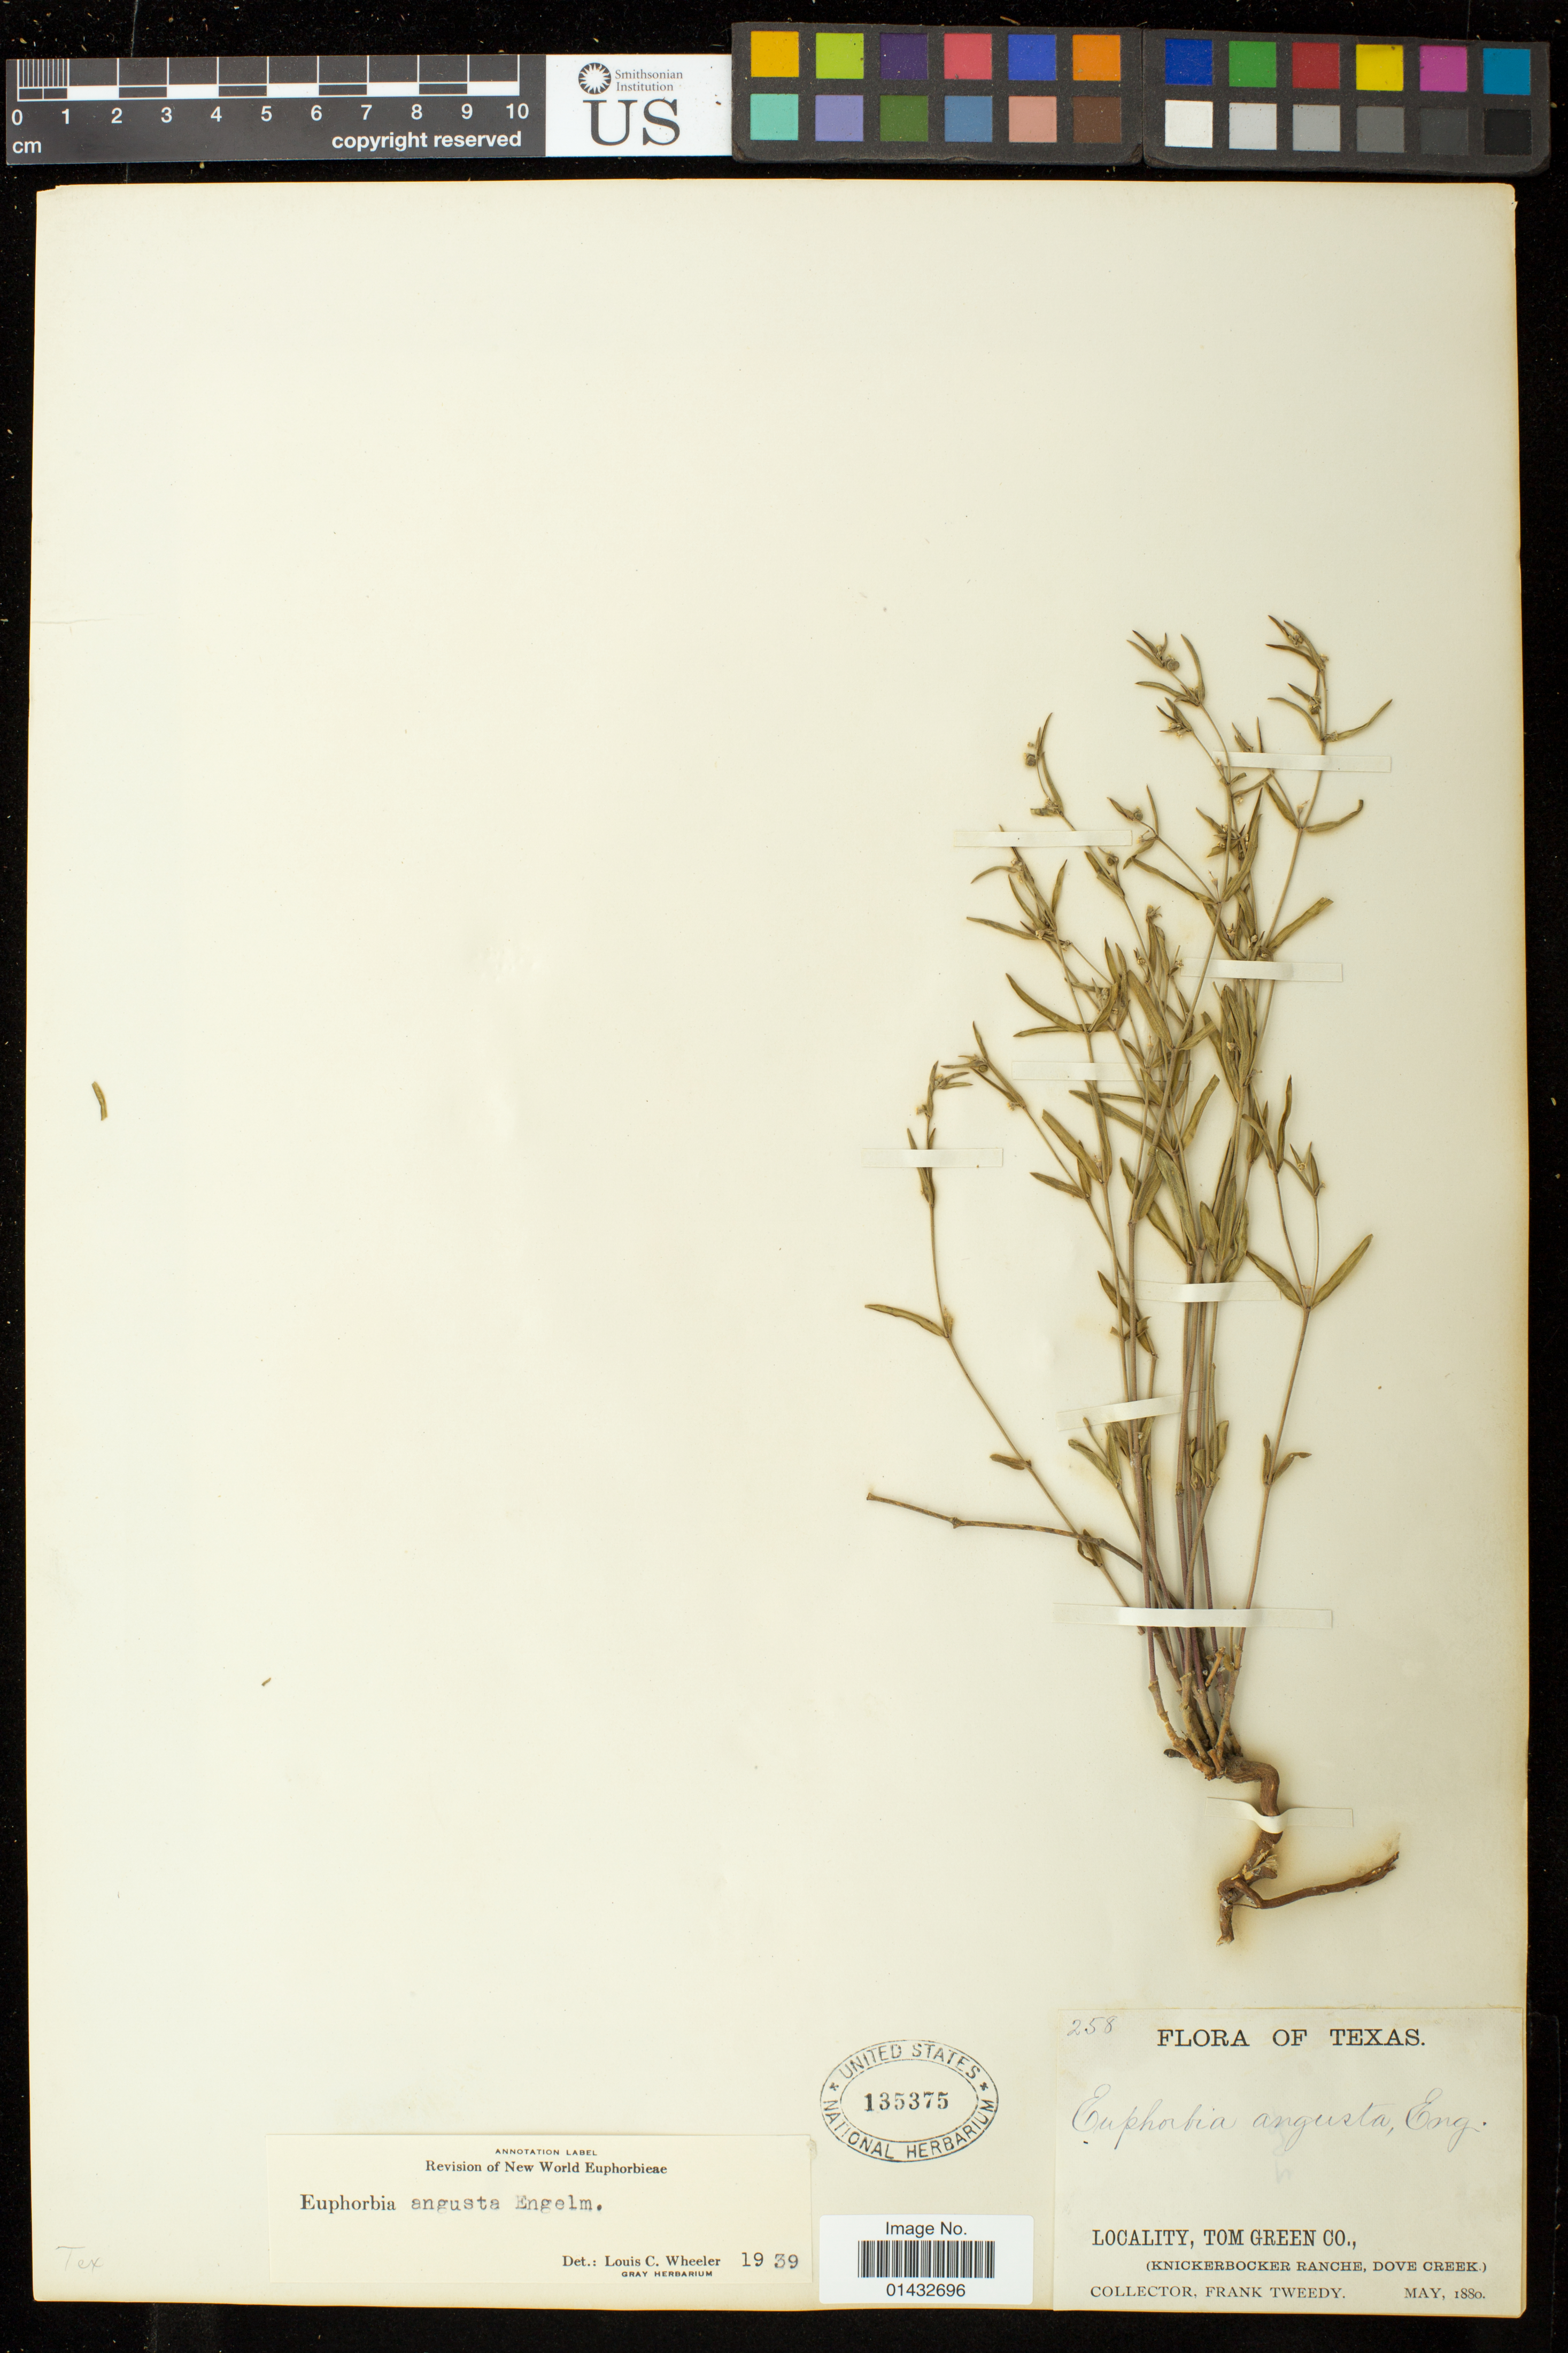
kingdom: Plantae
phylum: Tracheophyta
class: Magnoliopsida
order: Malpighiales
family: Euphorbiaceae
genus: Euphorbia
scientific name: Euphorbia angusta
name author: Engelm. in Emory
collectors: F. Tweedy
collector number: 258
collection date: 1880-05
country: United States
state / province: Texas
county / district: Tom Green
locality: Knickerbocker Ranche, Dove Creek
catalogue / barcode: US 135375